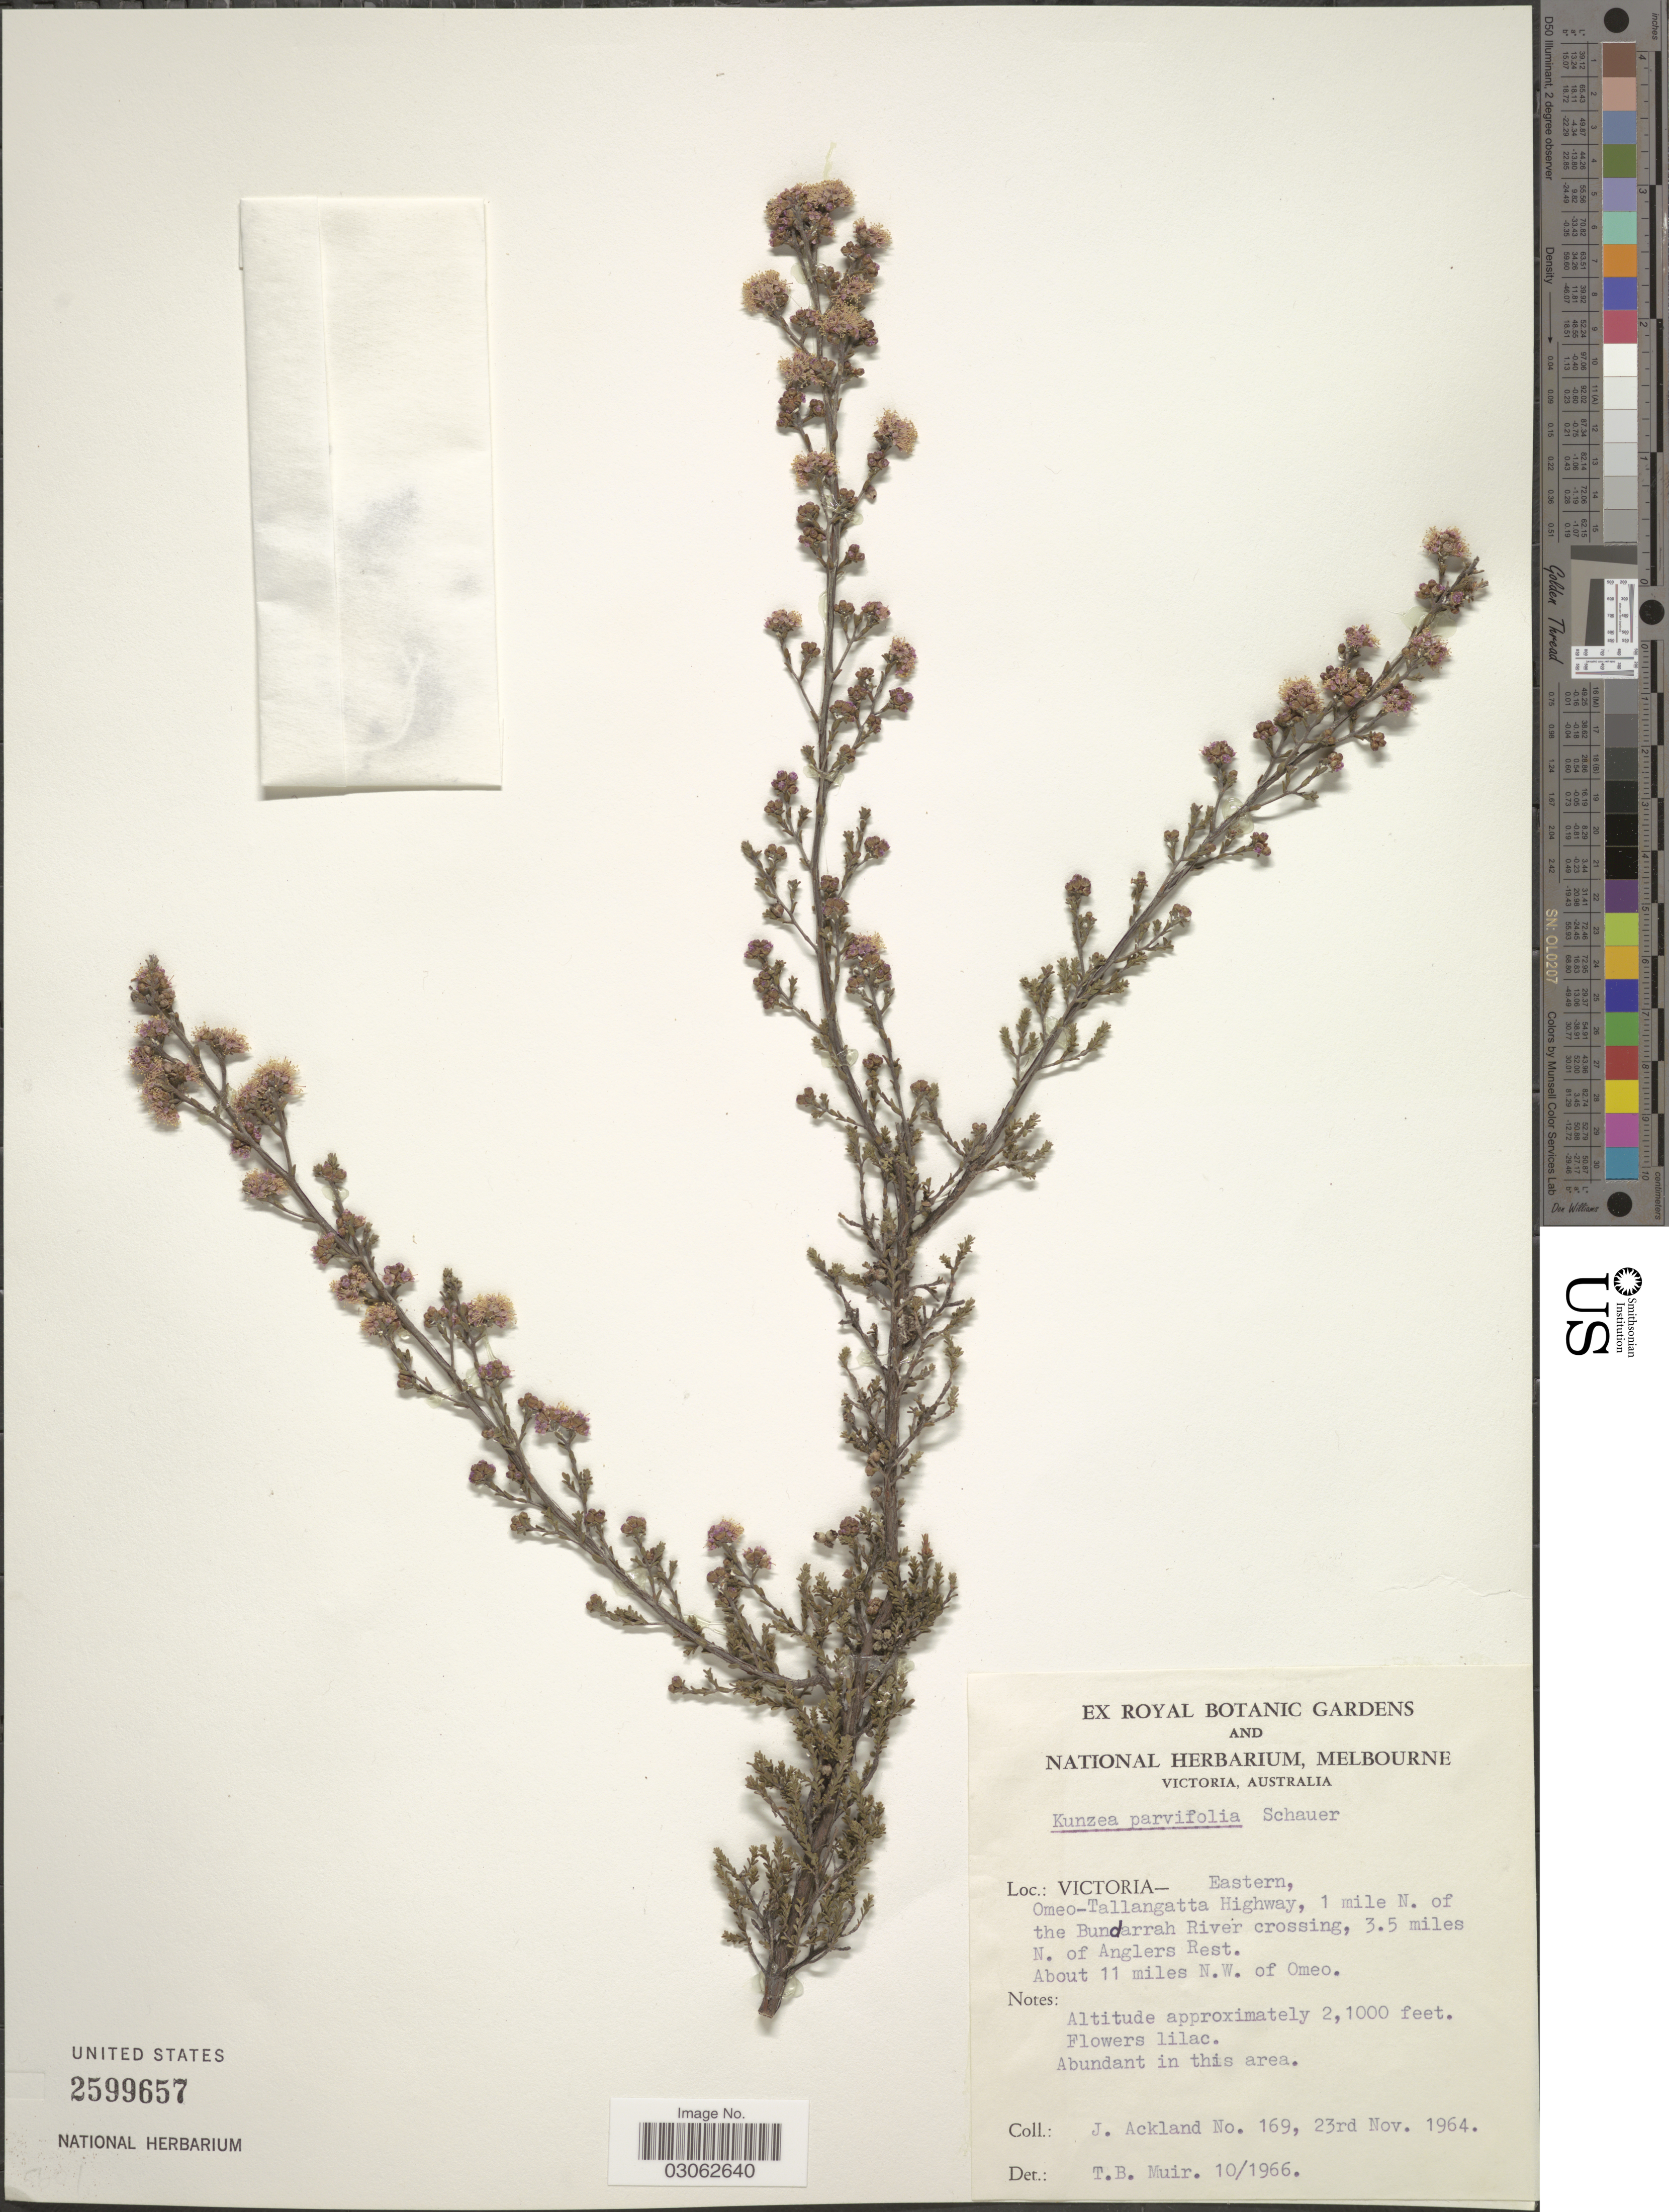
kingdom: Plantae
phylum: Tracheophyta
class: Magnoliopsida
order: Myrtales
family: Myrtaceae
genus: Kunzea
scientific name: Kunzea parvifolia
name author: Schauer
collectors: J. J. Ackland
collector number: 169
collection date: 1964-11-23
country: Australia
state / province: Victoria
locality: Victoria - Eastern, Omeo-Tallangatta Highway, 1 mile N. of the Bundarrah River crossing, 3.5 miles N. of Anglers Rest. About 11 miles N.W. of Omeo.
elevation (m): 640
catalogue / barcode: US 2599657